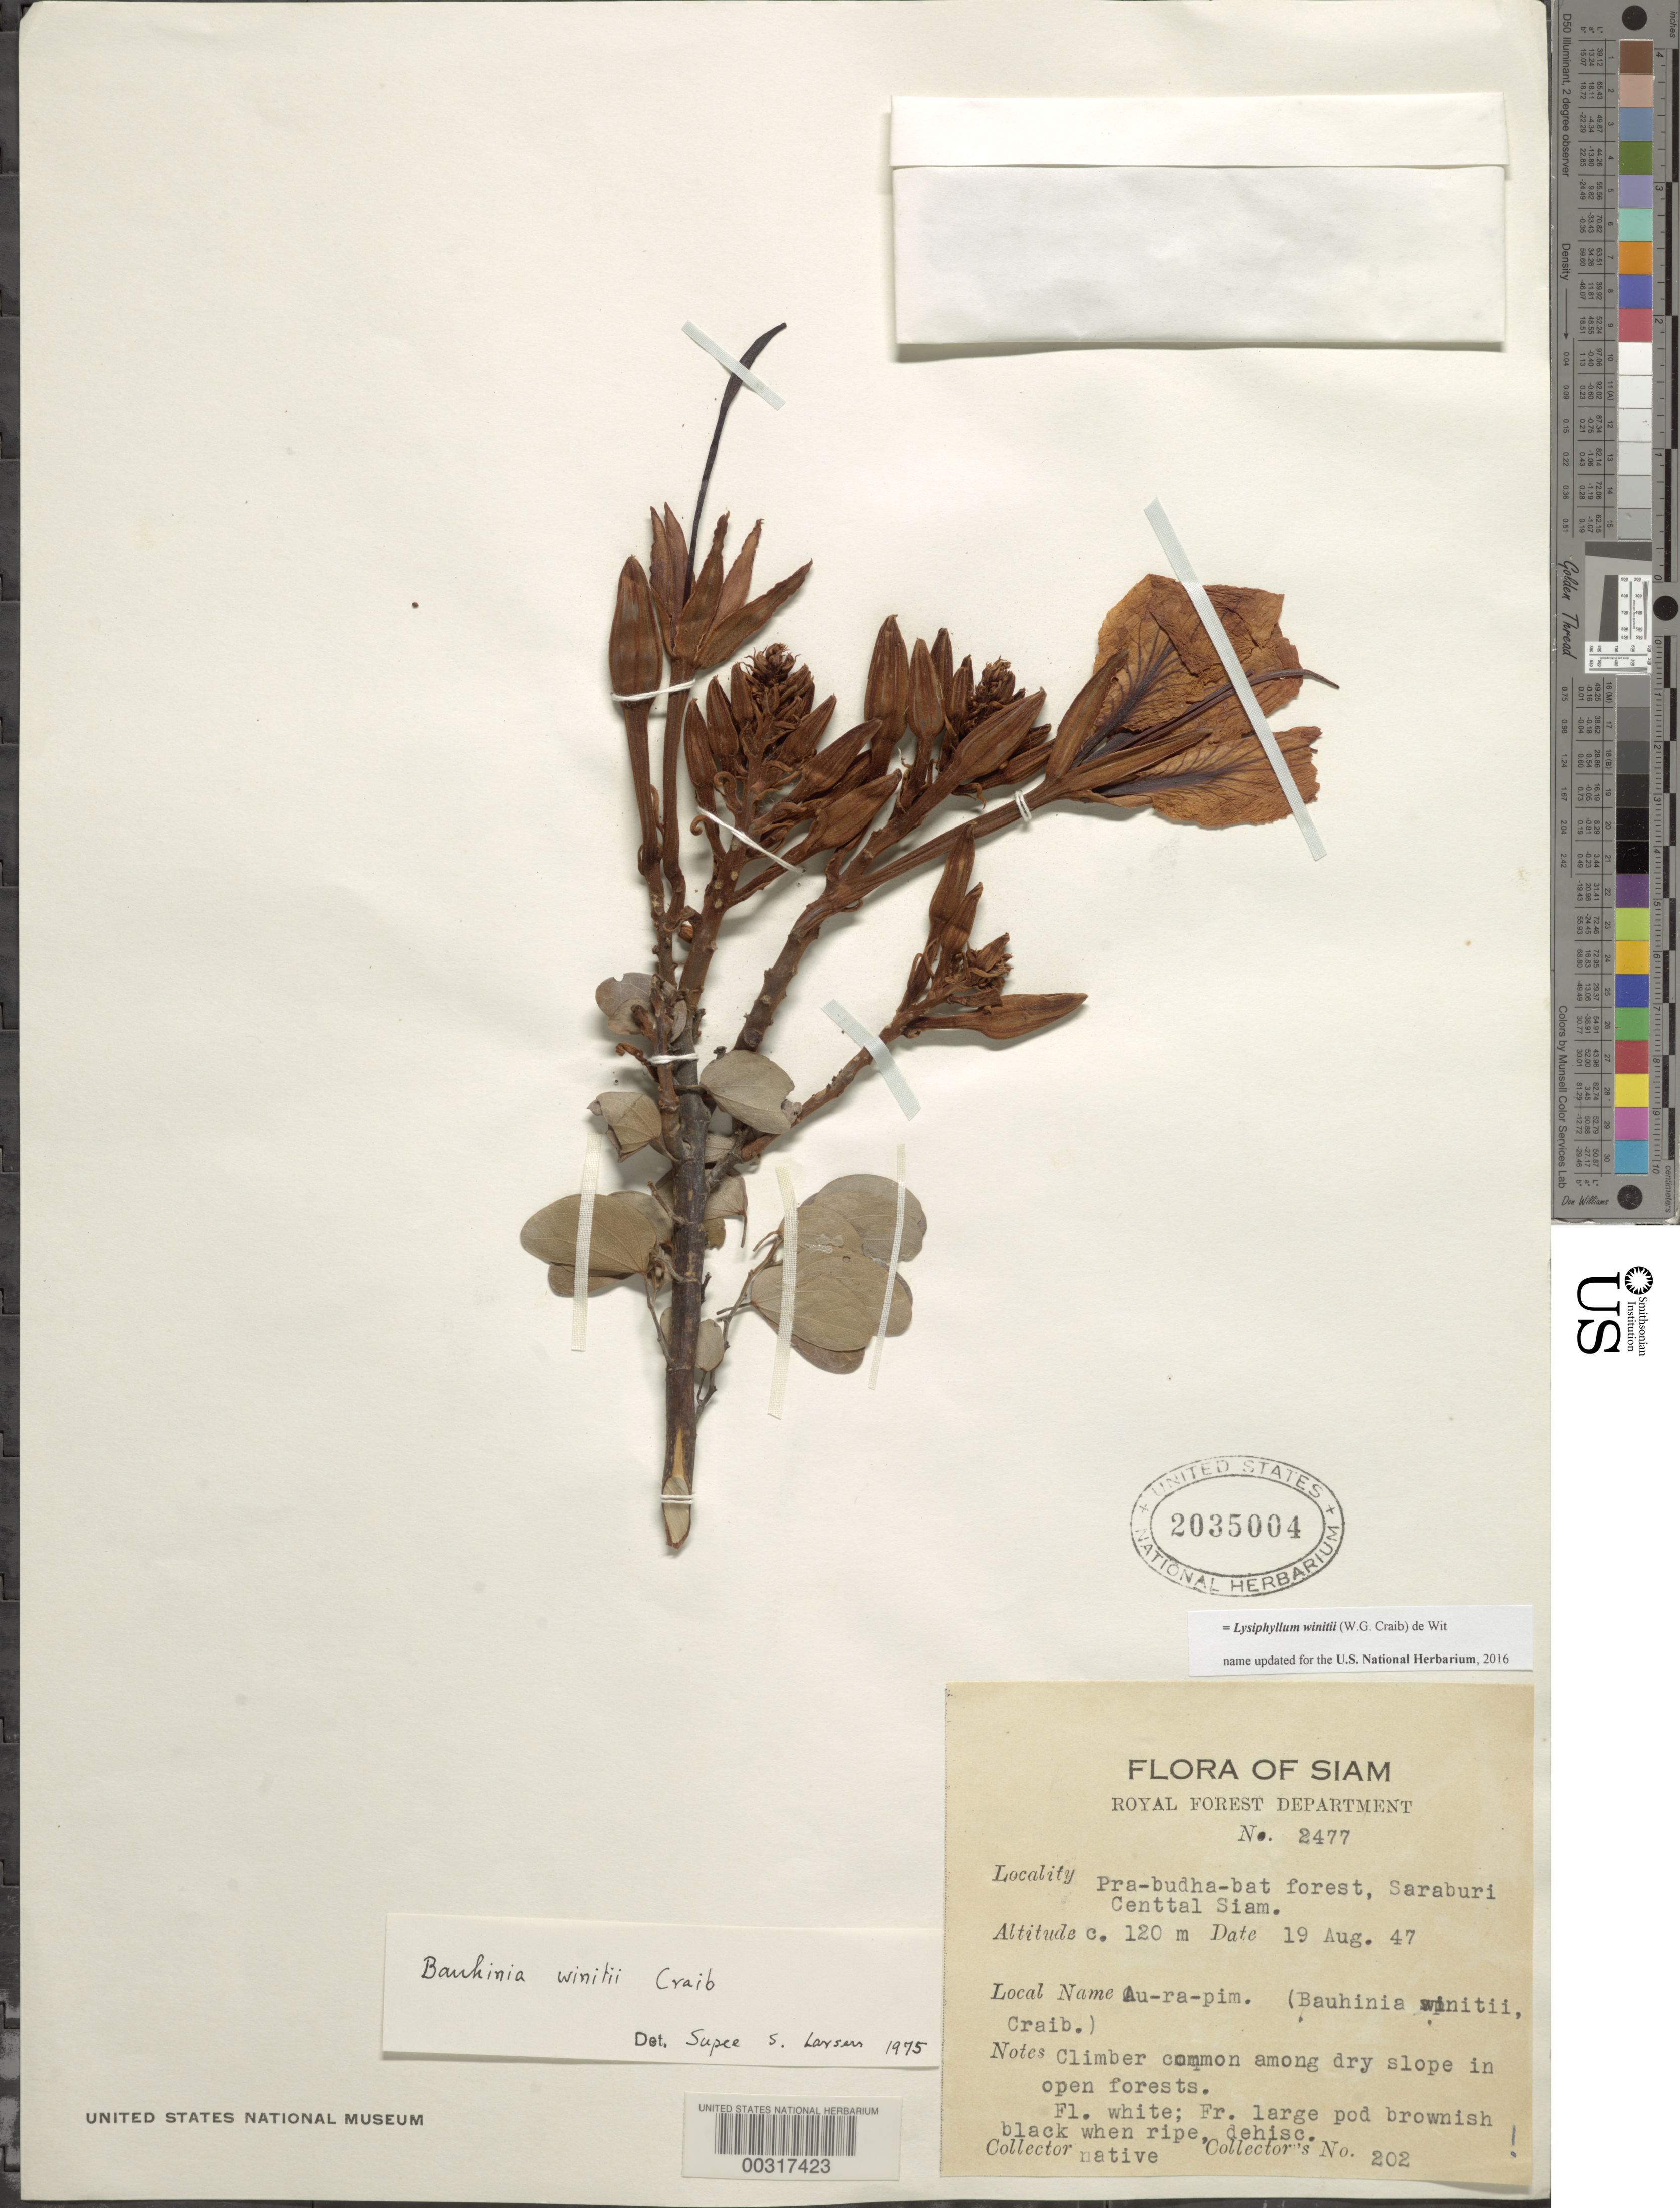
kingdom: Plantae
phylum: Tracheophyta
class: Magnoliopsida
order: Fabales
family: Fabaceae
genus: Tessmannia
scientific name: Tessmannia dewildemaniana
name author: Harms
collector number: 202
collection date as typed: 19 Aug 1947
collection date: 1947-08-19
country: Thailand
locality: Pra-budha-bat forest, saraburi, central siam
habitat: Dry slope in open forests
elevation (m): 120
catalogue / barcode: US 2035004